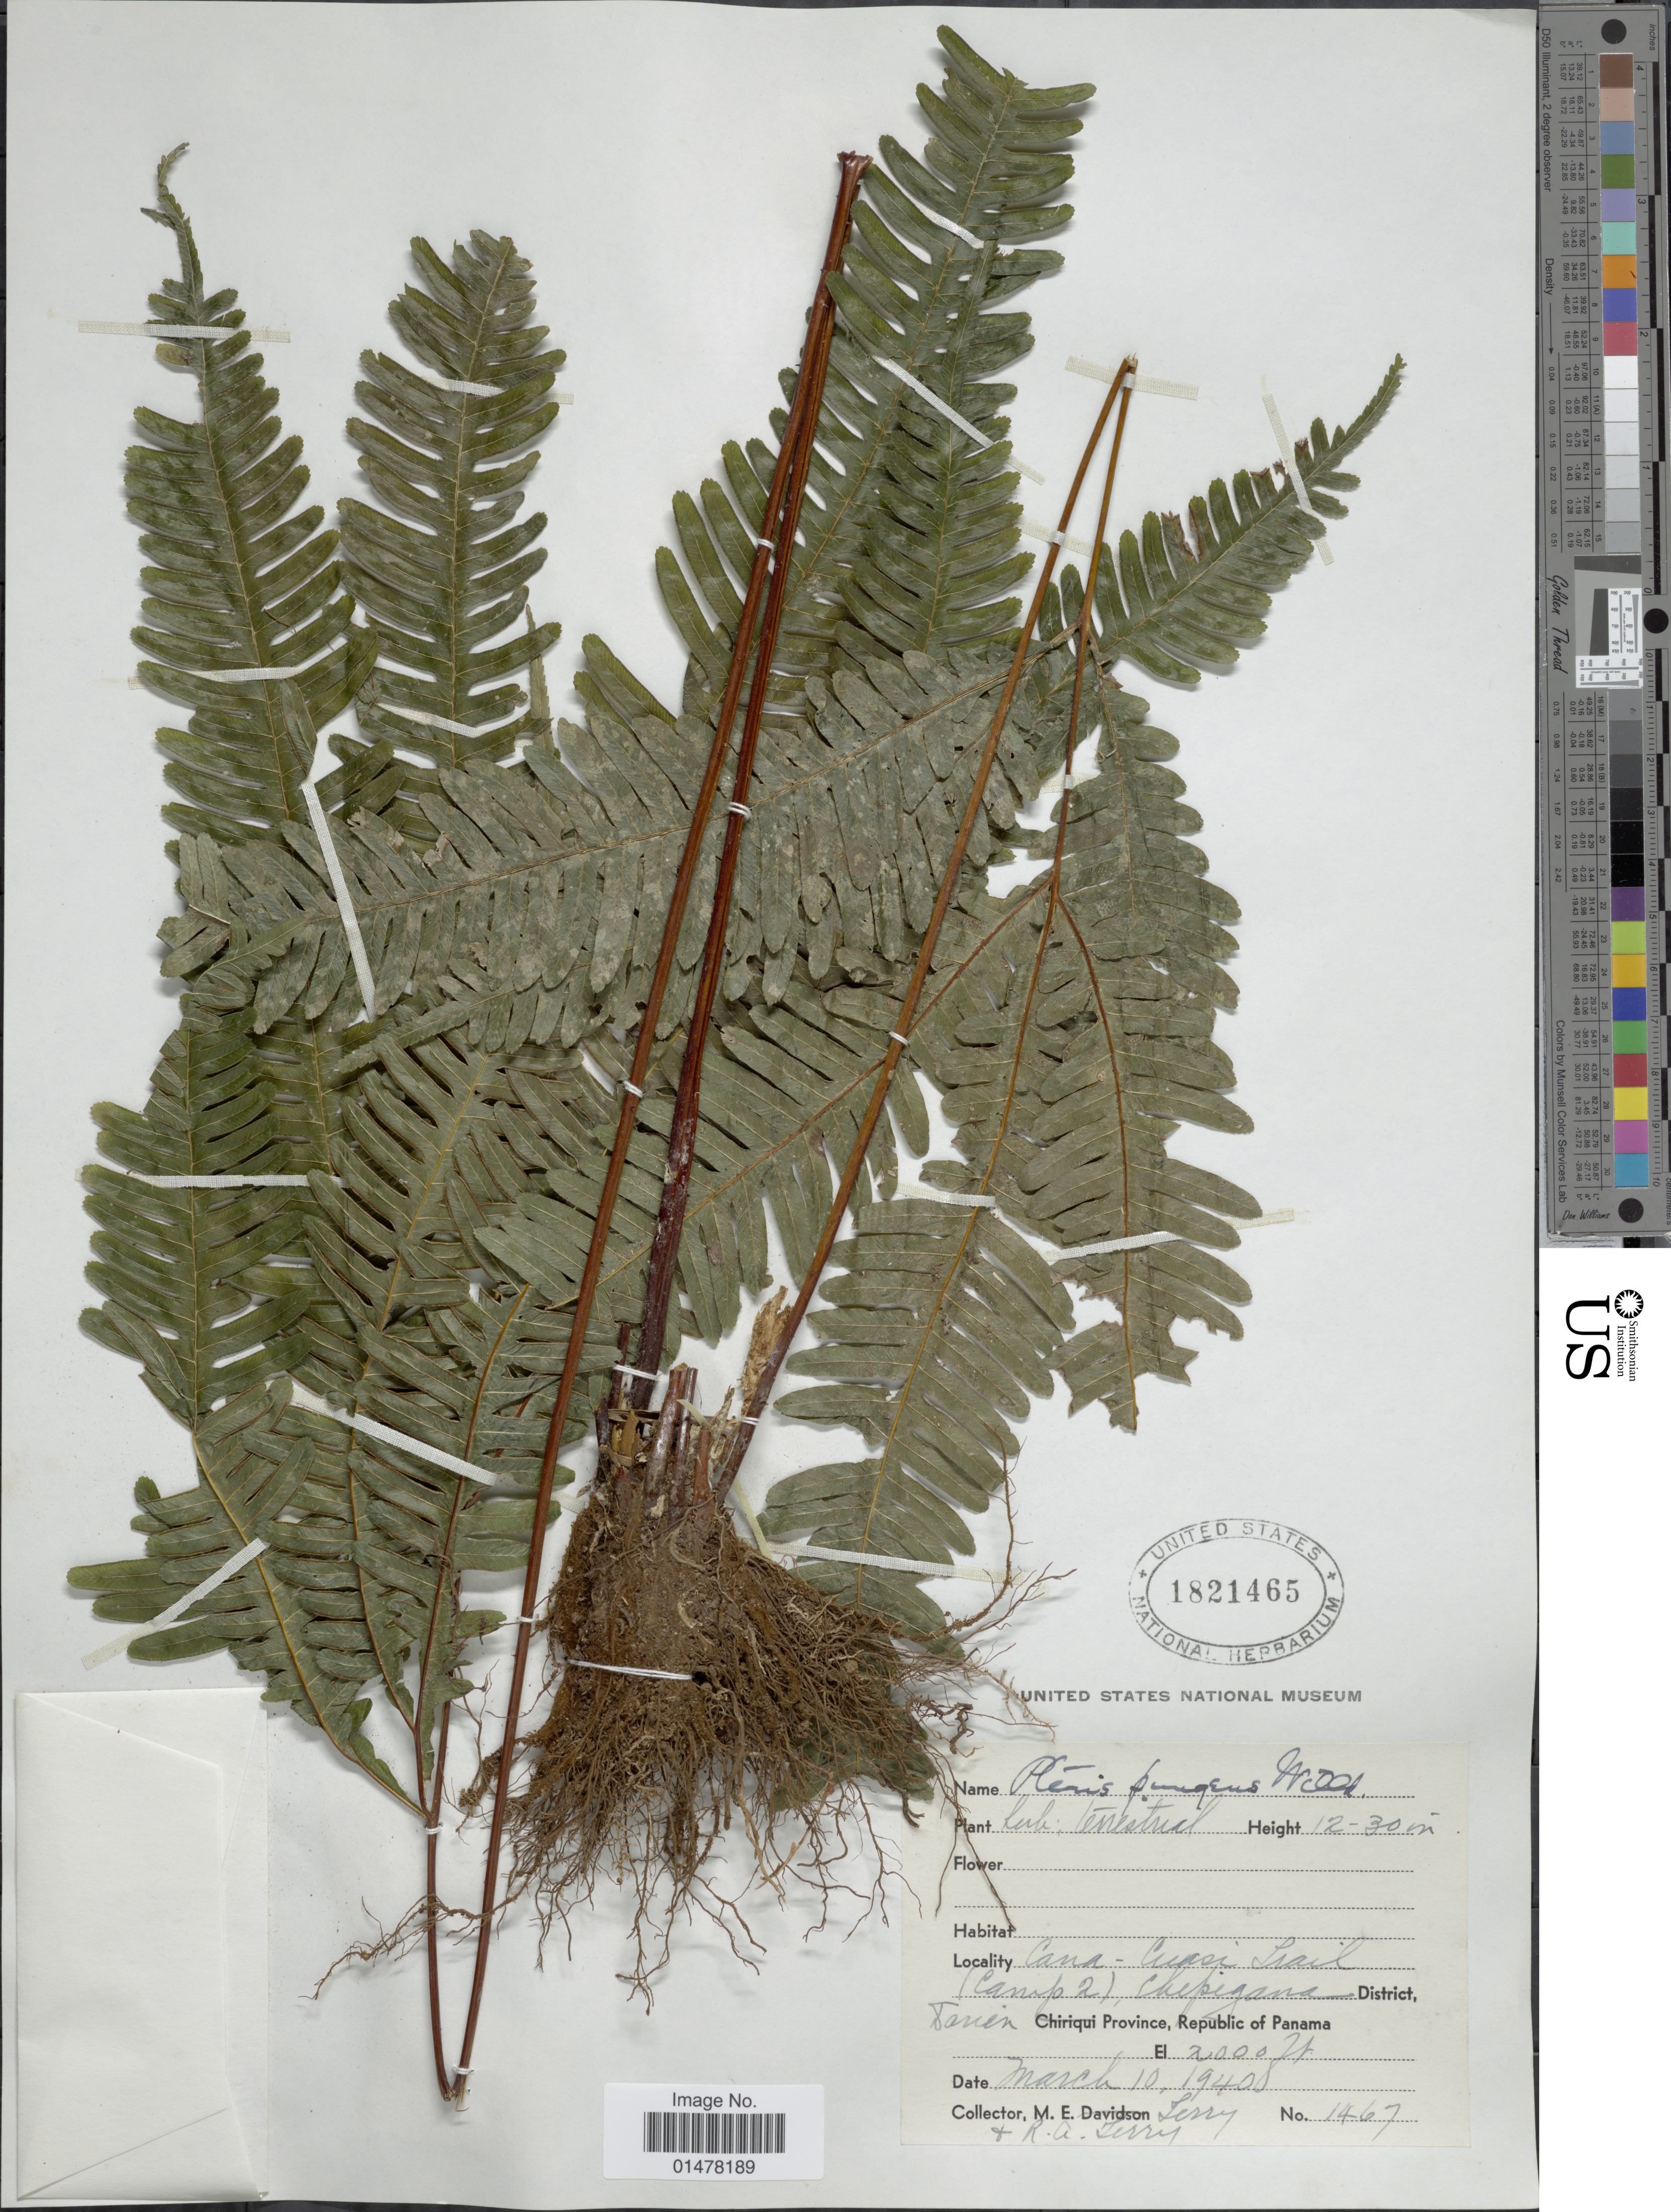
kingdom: Plantae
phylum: Tracheophyta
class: Polypodiopsida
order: Polypodiales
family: Pteridaceae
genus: Pteris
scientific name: Pteris pungens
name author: Willd.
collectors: J. Perry, M. Terry & R. Terry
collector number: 1467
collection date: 1940-03-10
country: Panama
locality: Cana-Cuasi Trail(camp2), Chepigana district, Darién province, republic of Panama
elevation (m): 610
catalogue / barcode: US 1821465